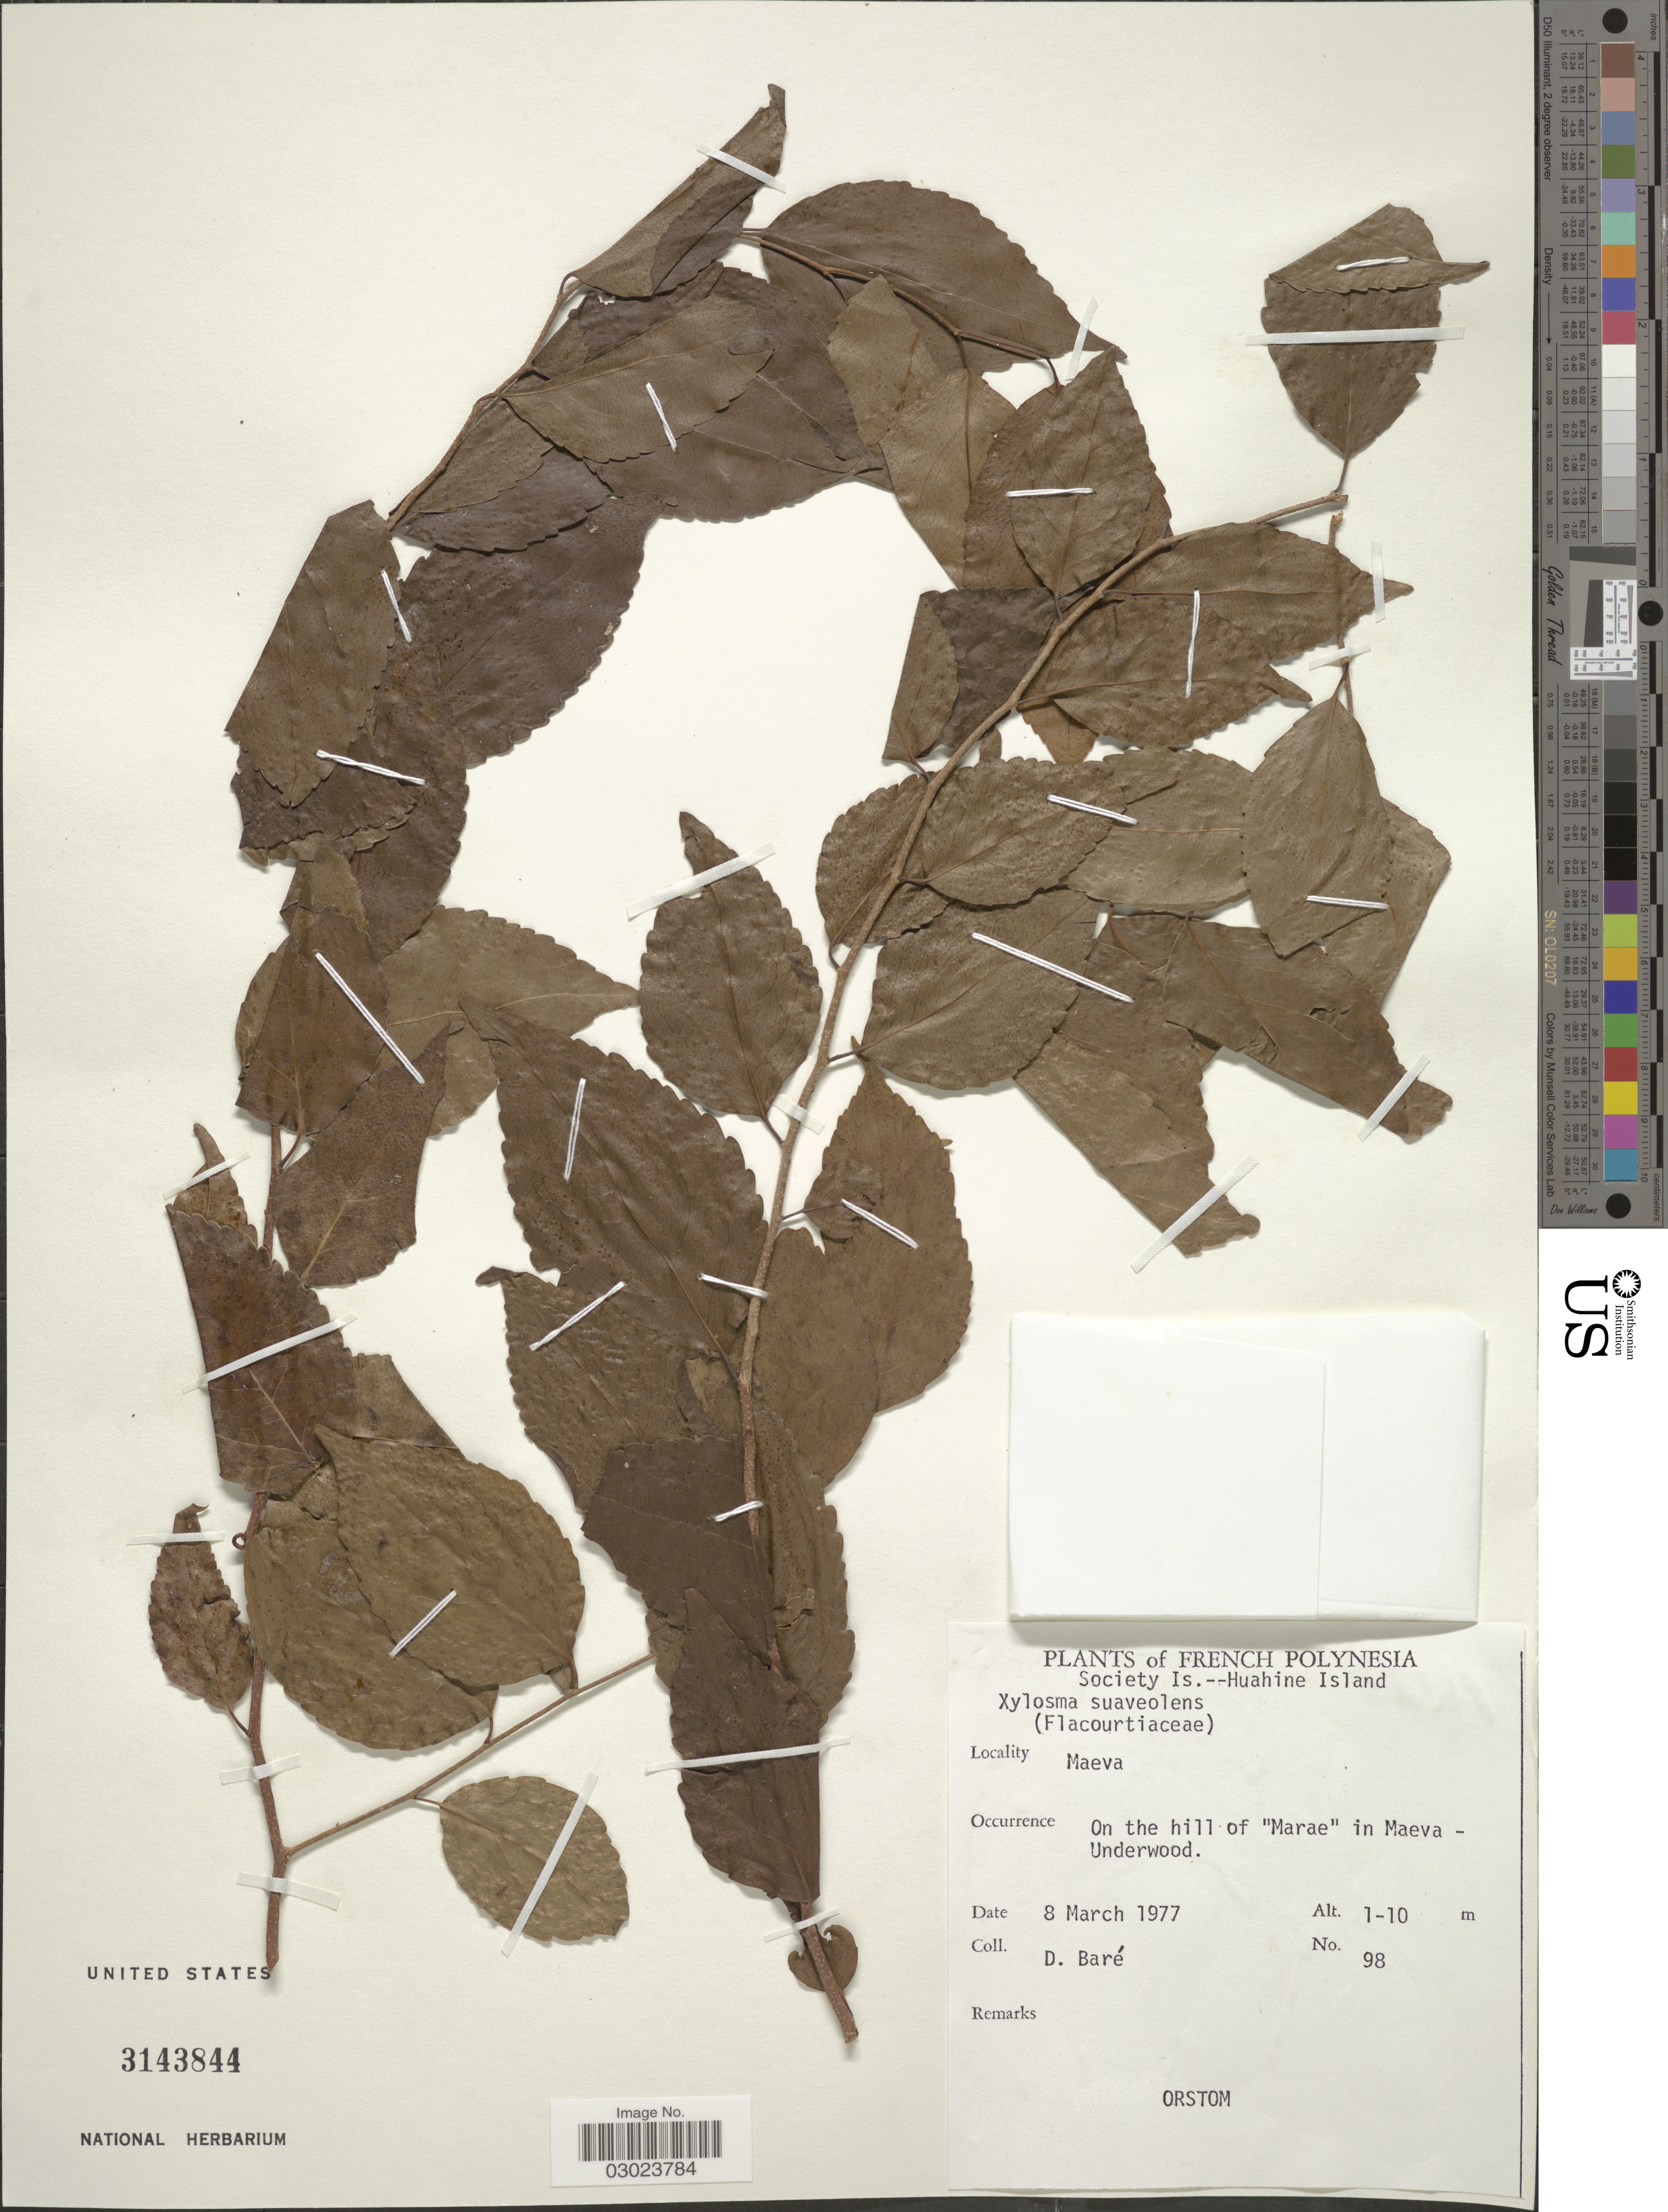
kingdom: Plantae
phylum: Tracheophyta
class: Magnoliopsida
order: Malpighiales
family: Salicaceae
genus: Xylosma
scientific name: Xylosma suaveolens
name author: G. Forst.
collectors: D. Baré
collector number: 98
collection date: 1977-03-08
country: French Polynesia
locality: Society Is. -- Huahine Island. Maeva. On the hill of "Marae" in Maeva- Underwood.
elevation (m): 1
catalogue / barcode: US 3143844